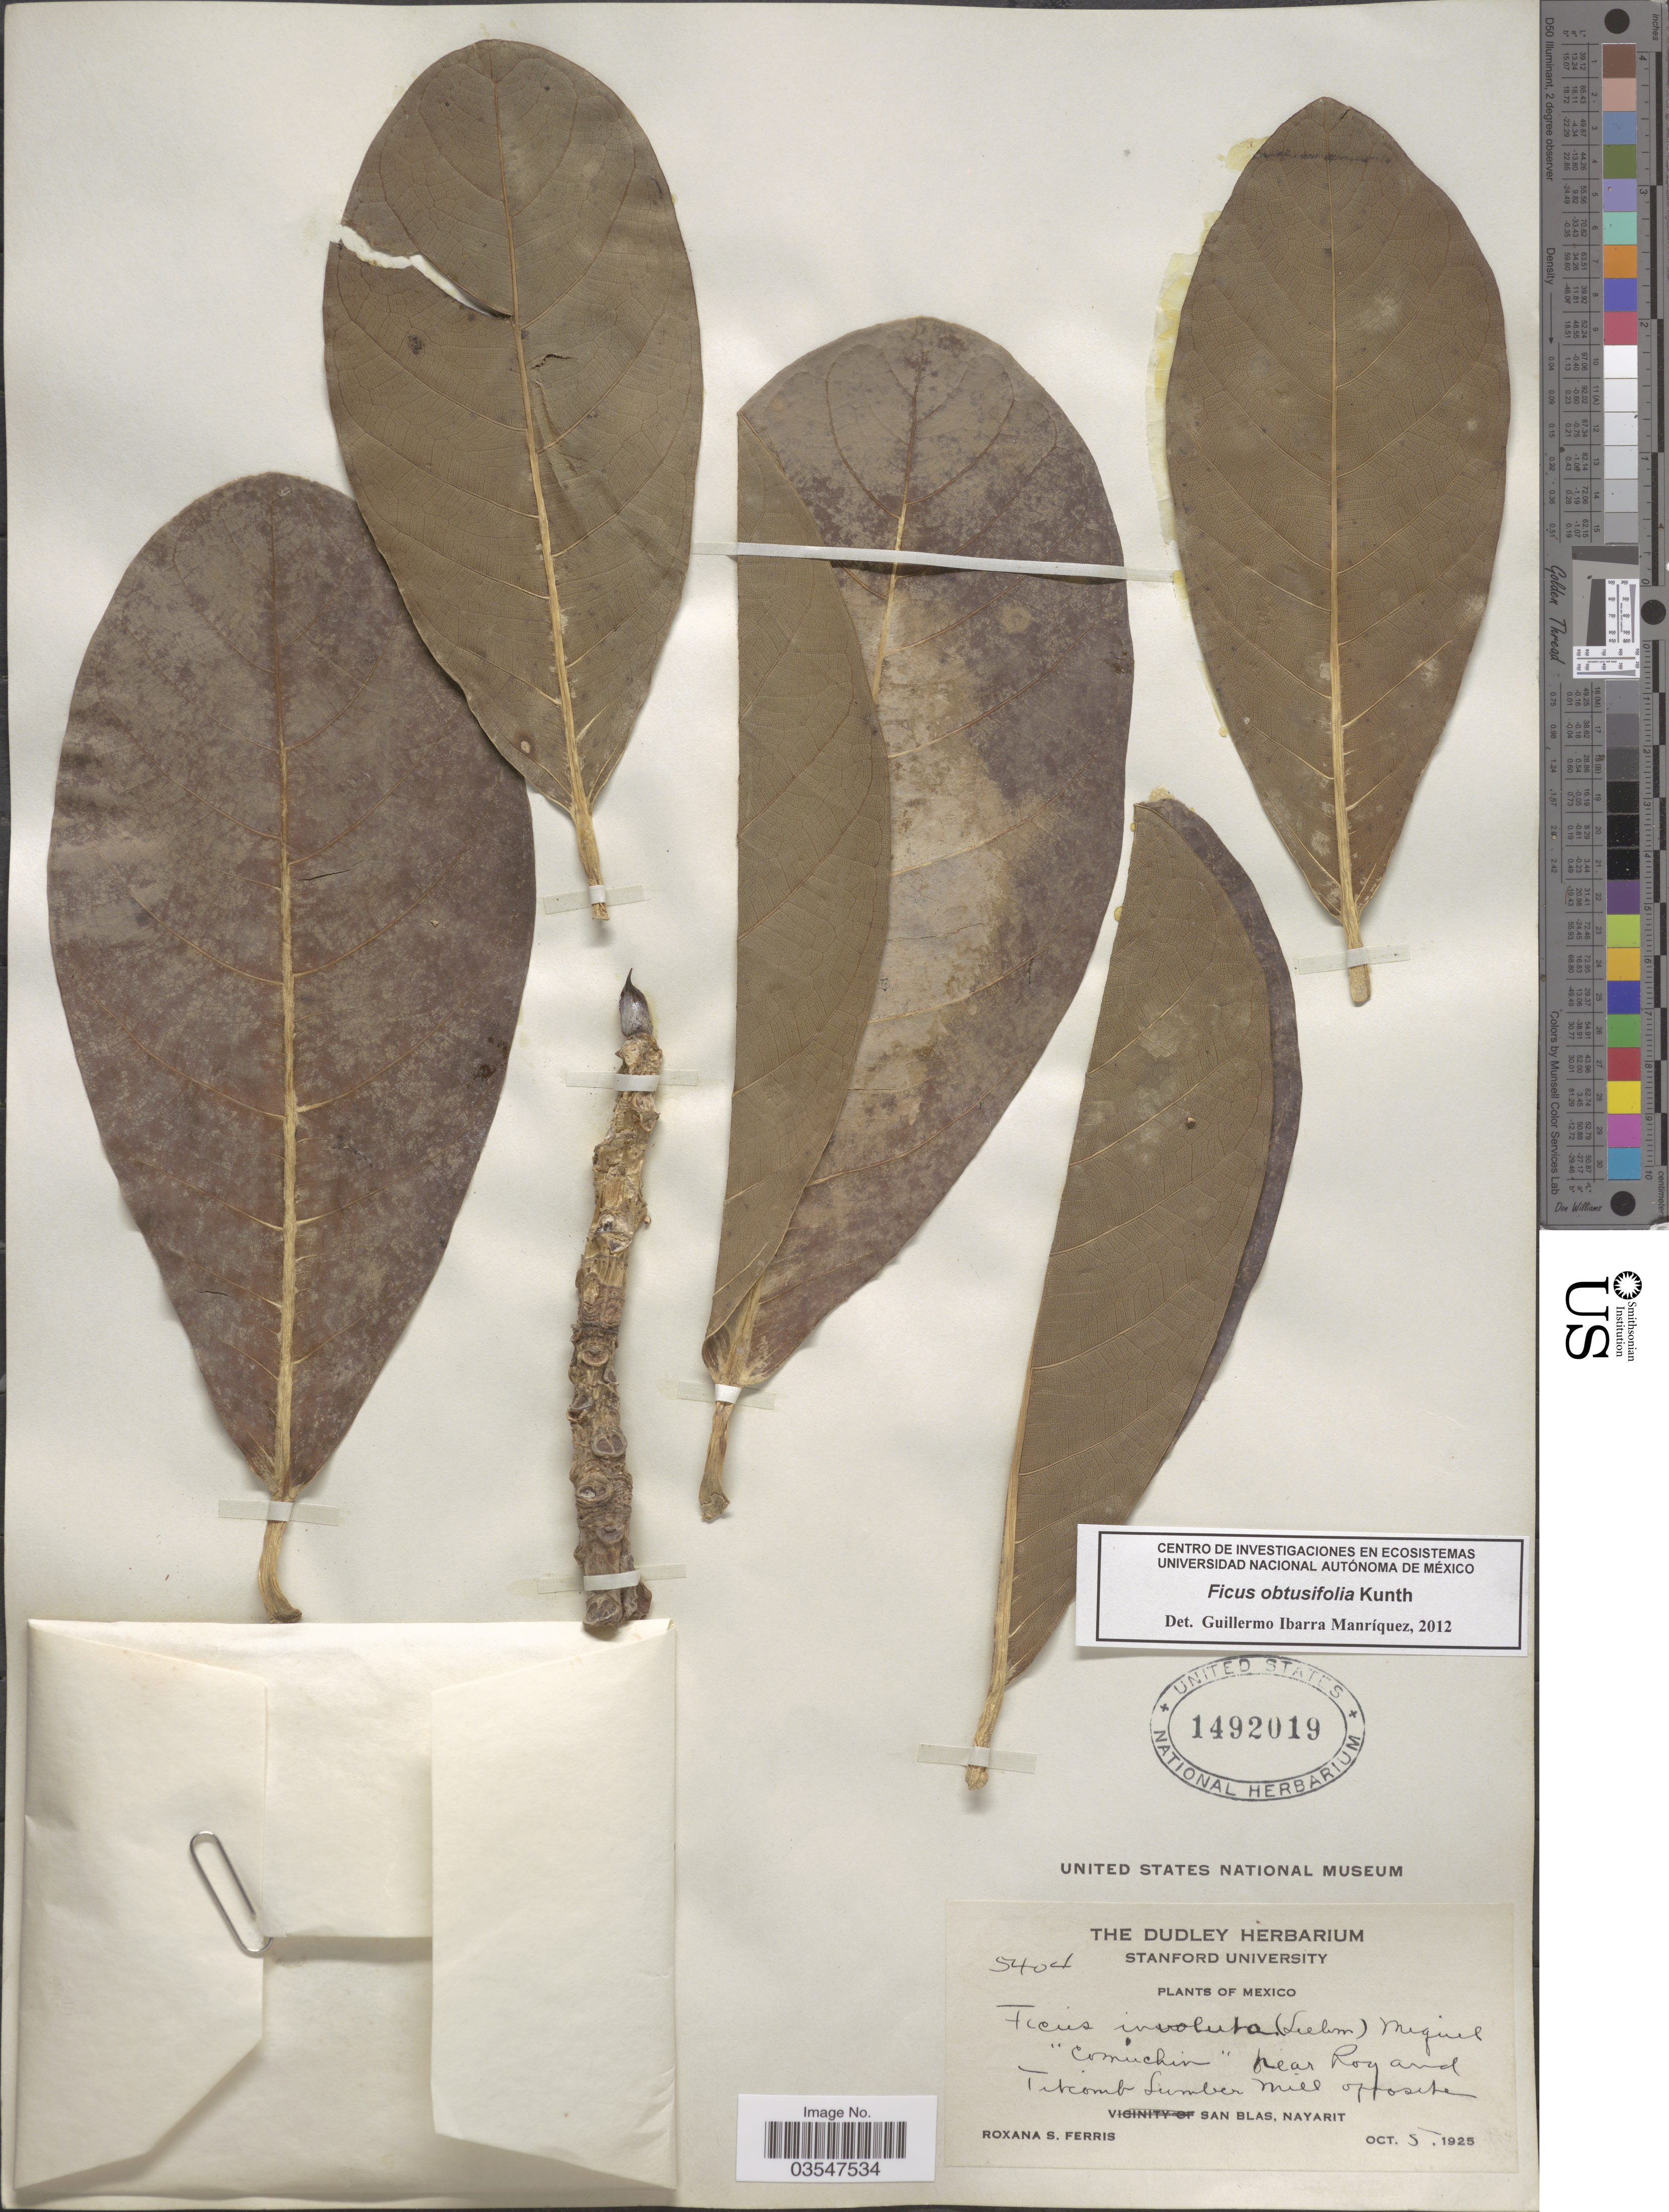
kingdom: Plantae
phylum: Tracheophyta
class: Magnoliopsida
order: Rosales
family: Moraceae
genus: Ficus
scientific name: Ficus involuta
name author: (Liebm.) Miq.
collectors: R. S. Ferris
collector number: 5404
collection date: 1925-10-05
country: Mexico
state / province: Nayarit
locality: Near Roy and Titcomb Lumber Mill opposite. San Blas.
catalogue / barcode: US 1492019